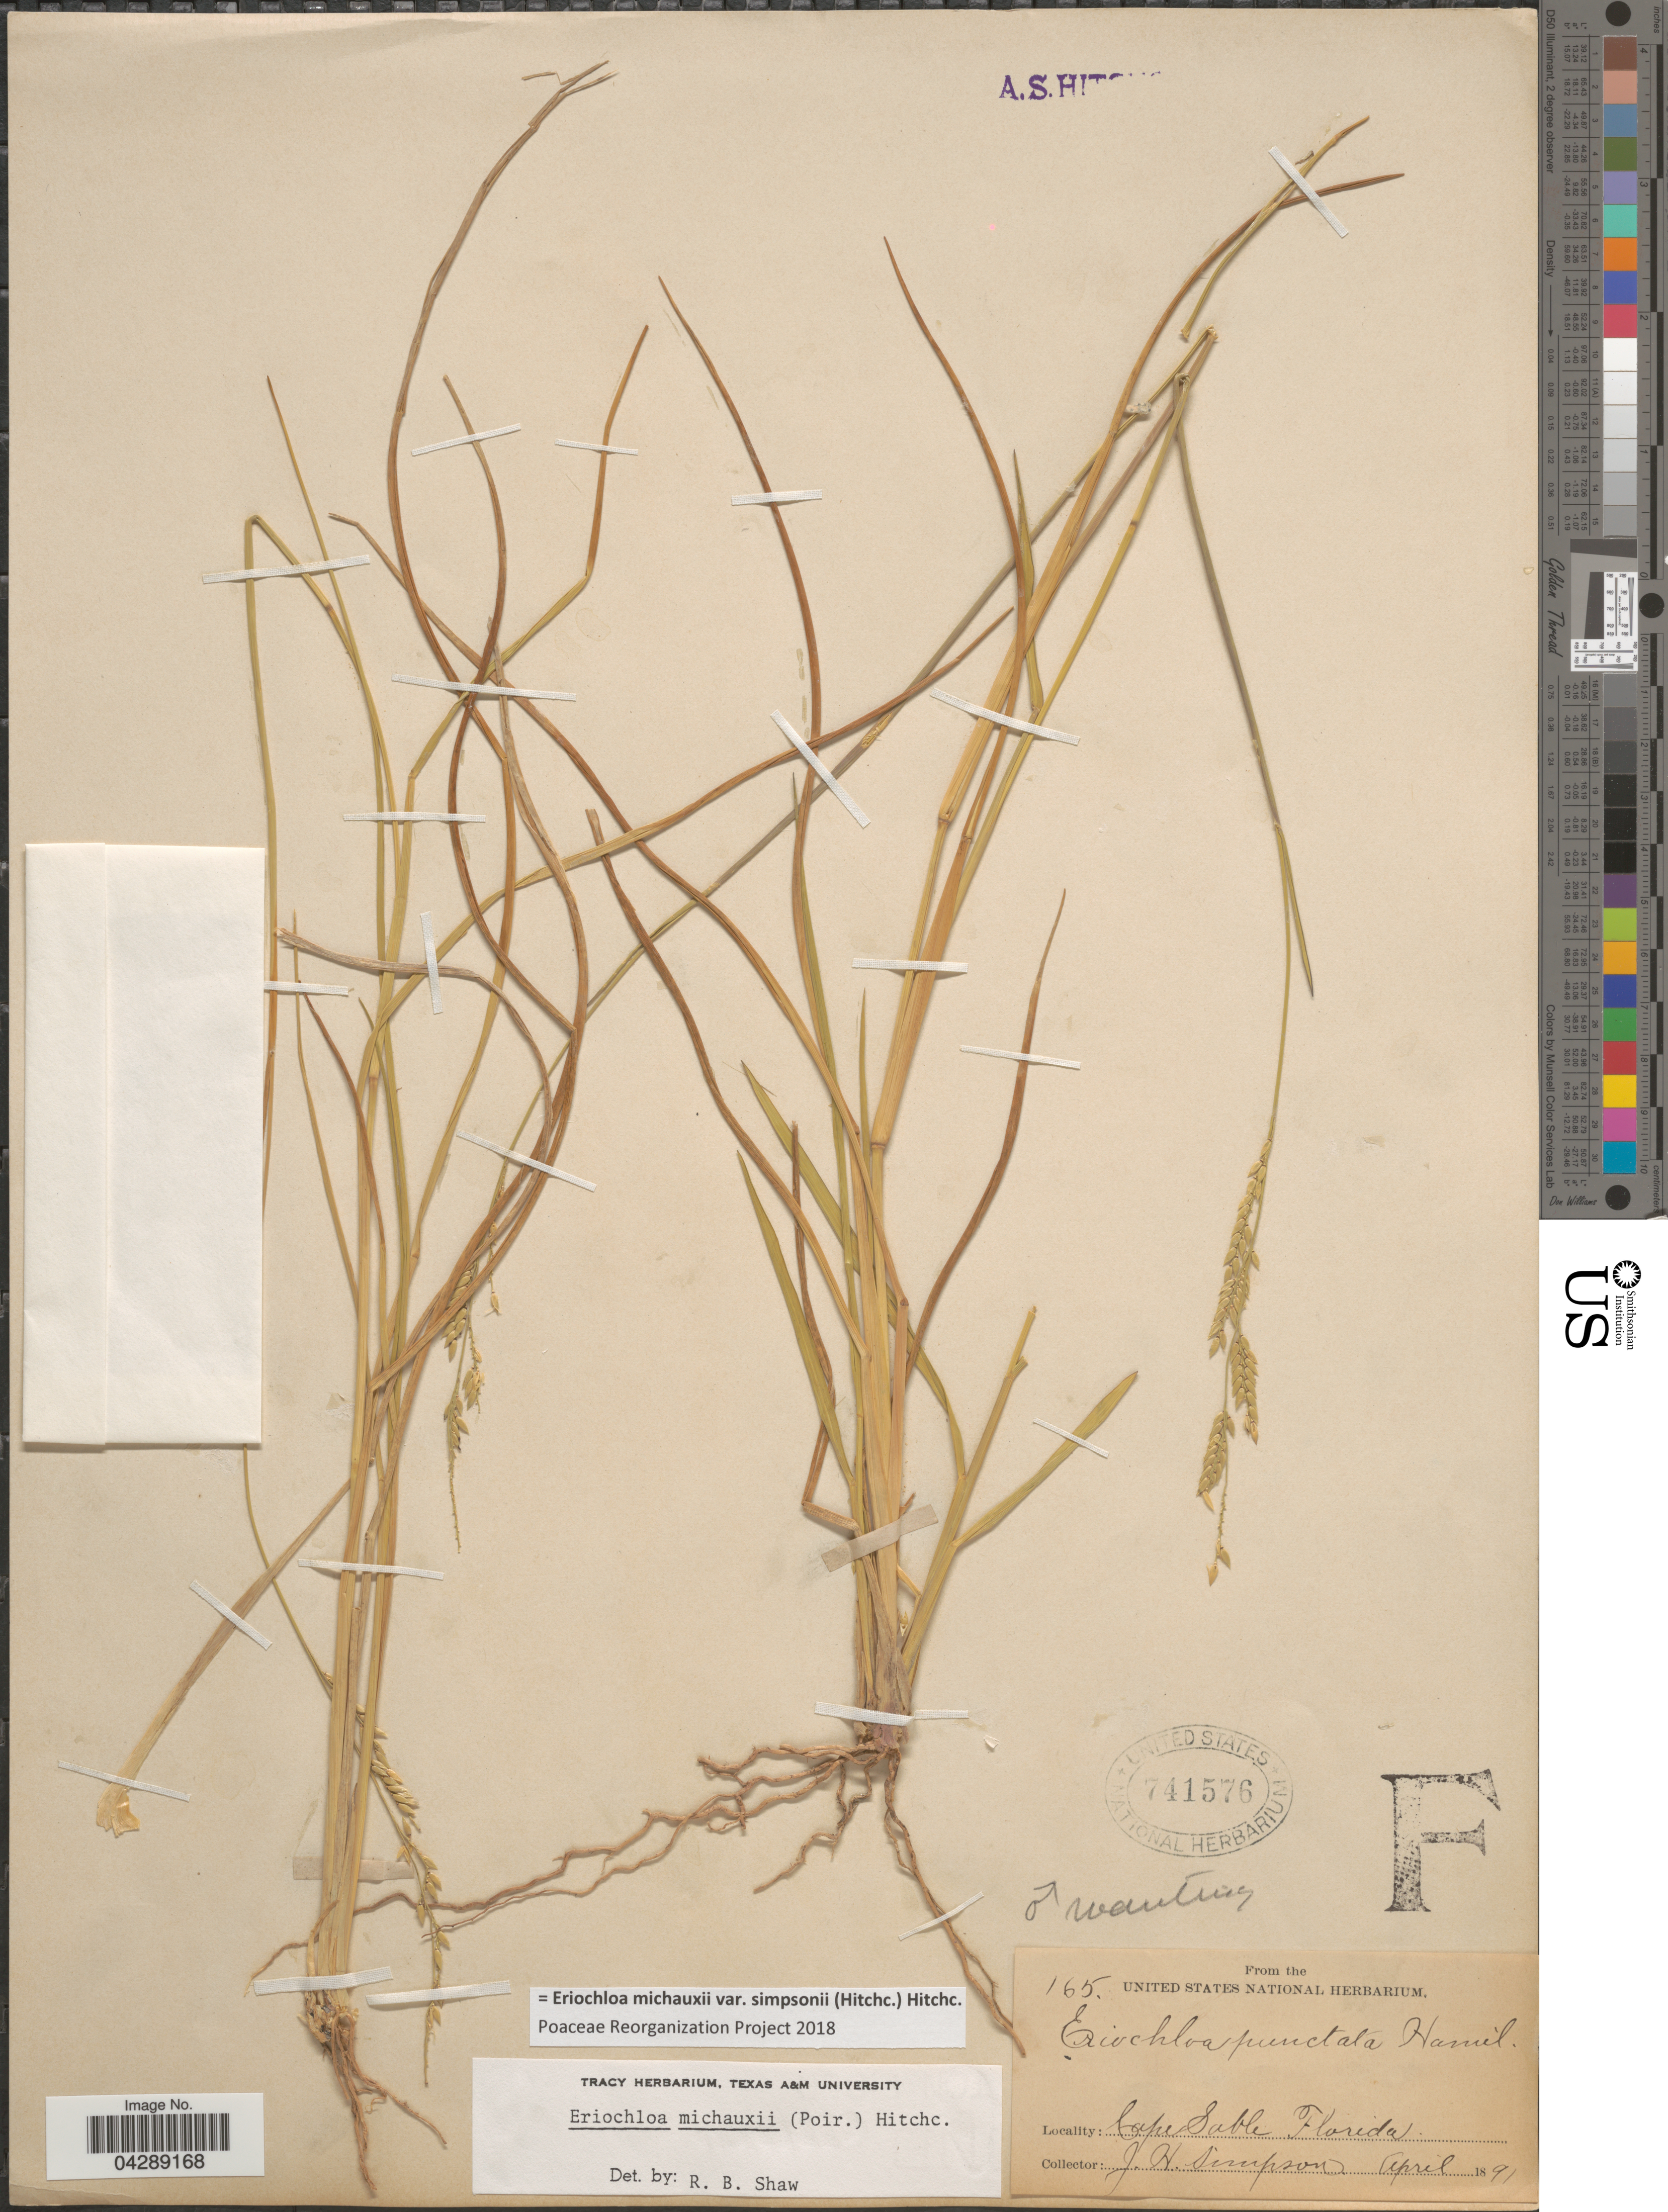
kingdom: Plantae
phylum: Tracheophyta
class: Liliopsida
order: Poales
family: Poaceae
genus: Eriochloa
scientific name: Eriochloa michauxii var. simpsonii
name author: Hitchc.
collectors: J. H. Simpson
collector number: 165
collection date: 1891-04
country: United States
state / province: Florida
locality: Cape Sable.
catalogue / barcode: US 741576